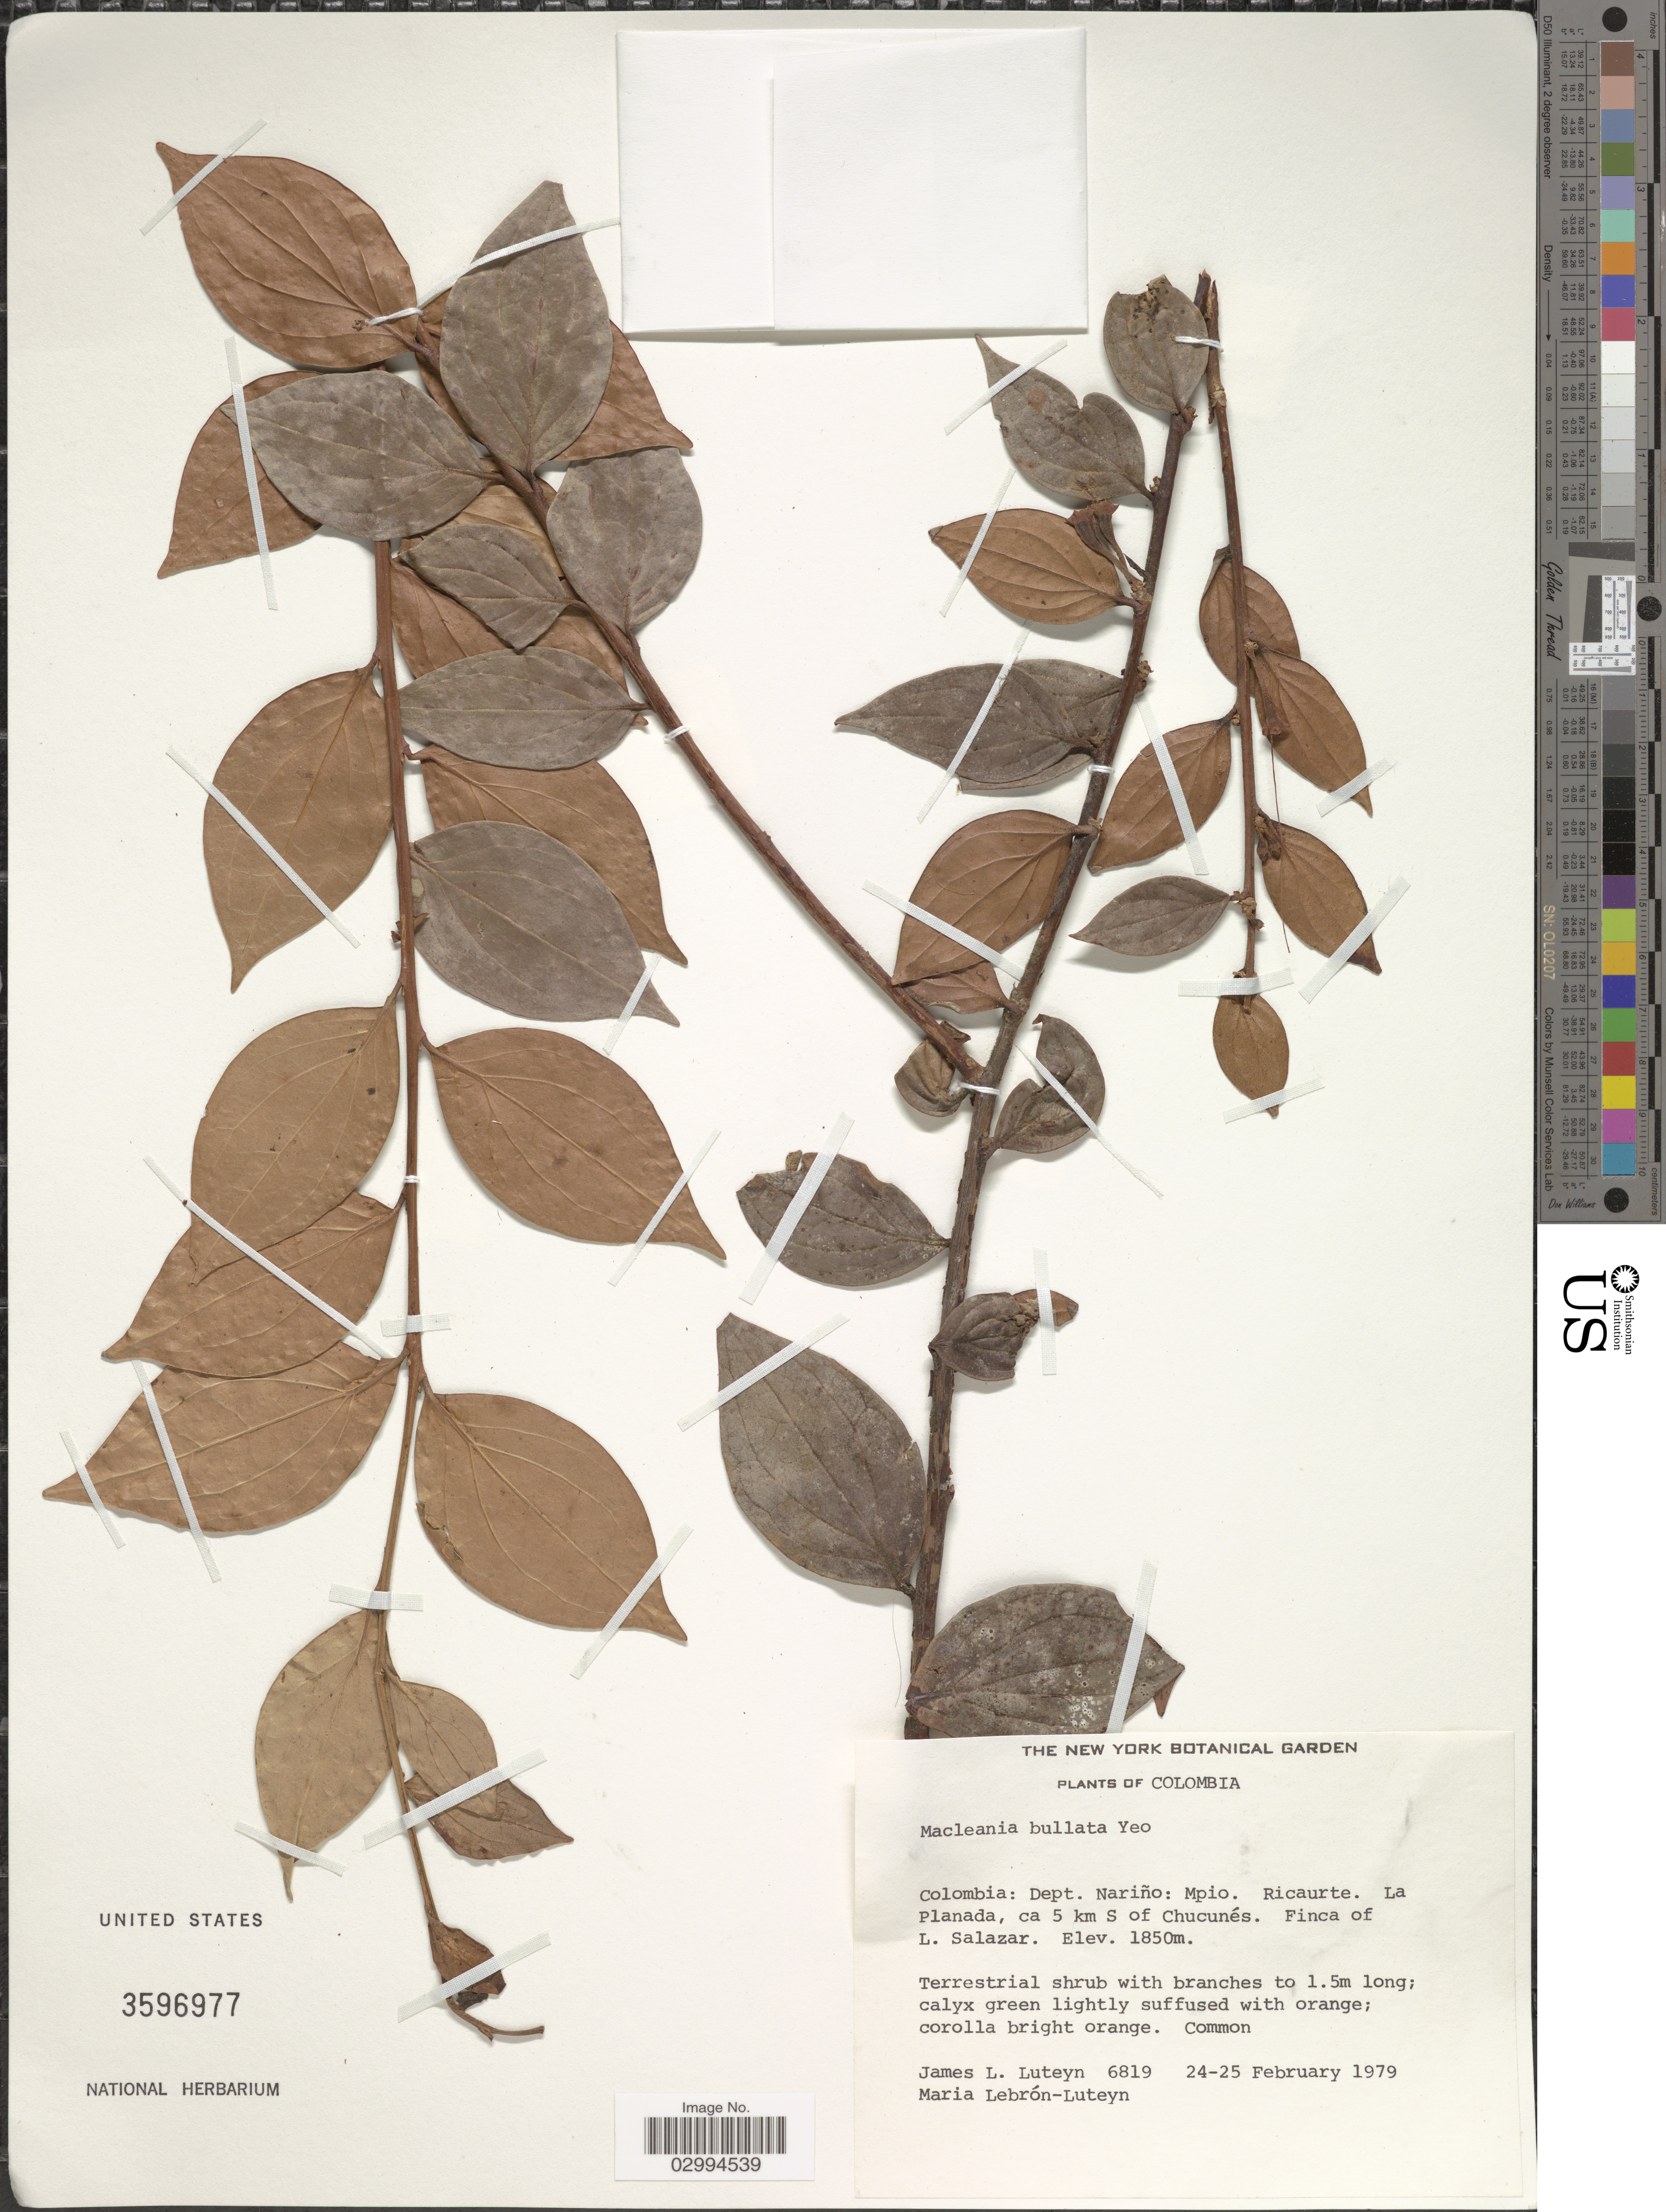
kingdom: Plantae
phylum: Tracheophyta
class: Magnoliopsida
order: Ericales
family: Ericaceae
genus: Macleania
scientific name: Macleania bullata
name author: Yeo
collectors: J. L. Luteyn & M. L. Lebrón-Luteyn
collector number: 6819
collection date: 1979-02-24/1979-02-25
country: Colombia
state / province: Nariño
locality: Dept. Nariño: Mpio. Ricaurte. La Planada, ca 5 km S of Chucunés. Finca of L. Salazar.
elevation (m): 1850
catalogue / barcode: US 3596977